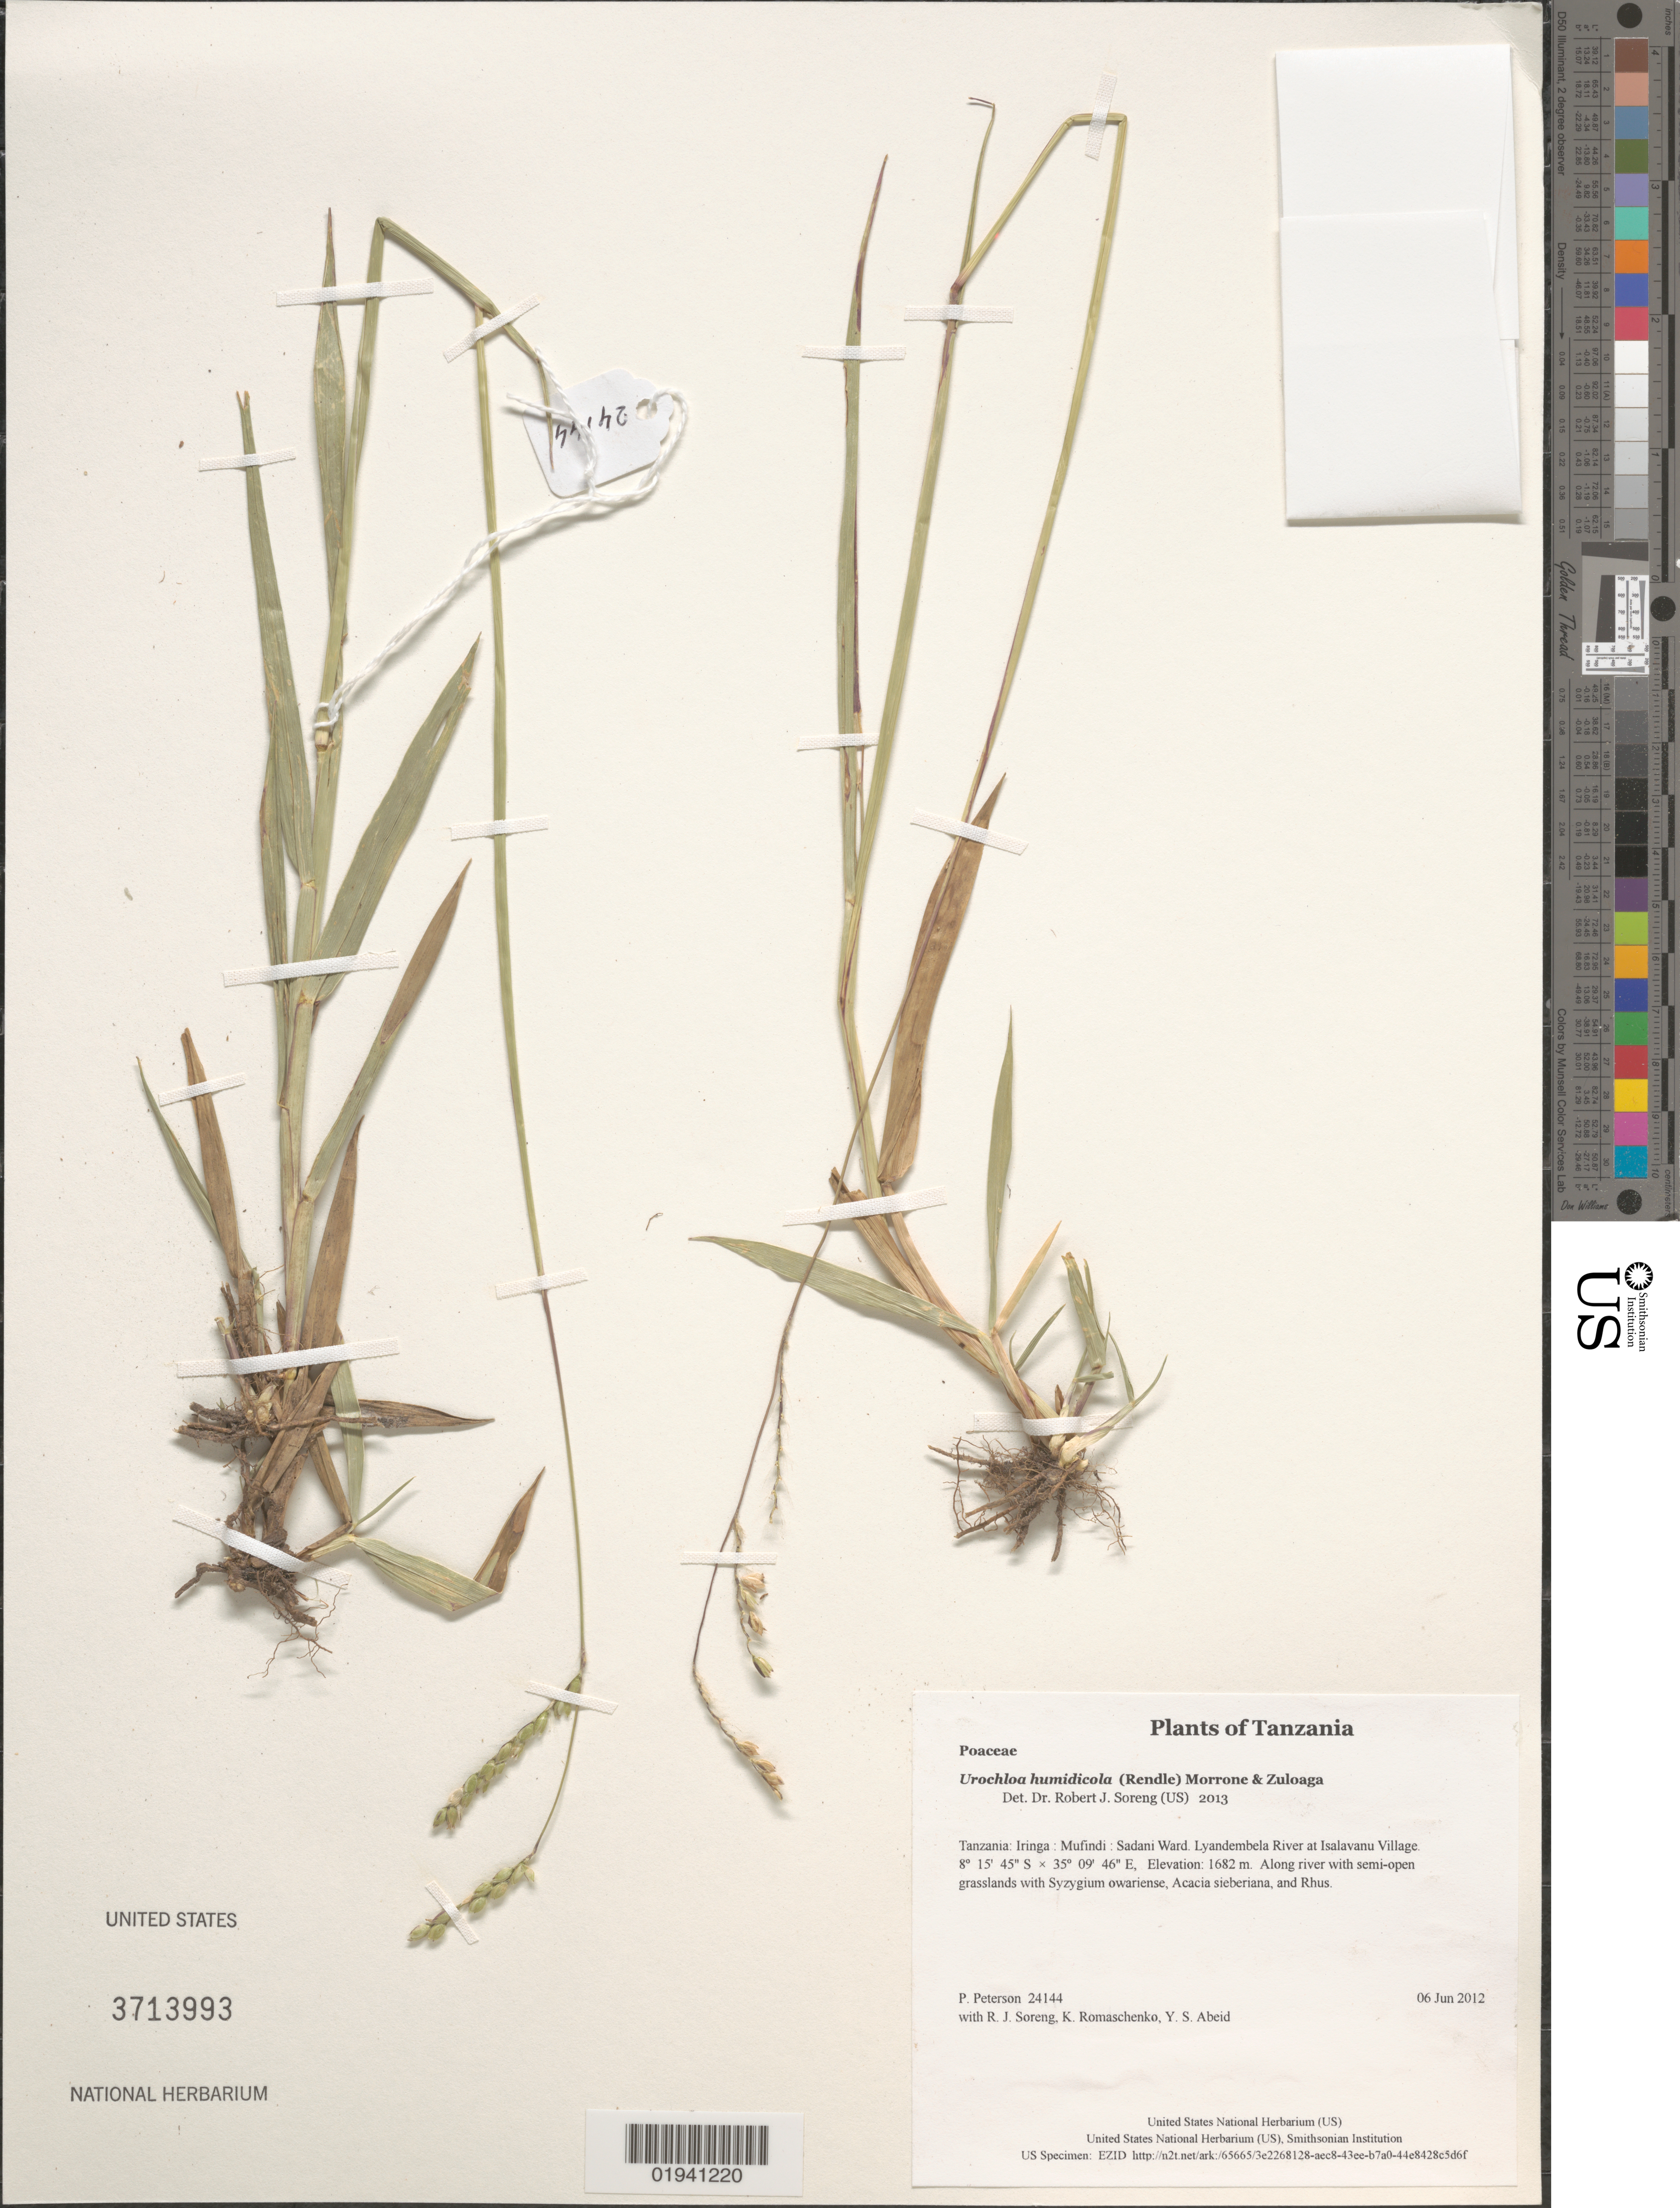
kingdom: Plantae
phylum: Tracheophyta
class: Liliopsida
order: Poales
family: Poaceae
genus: Urochloa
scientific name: Urochloa humidicola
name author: (Rendle) Morrone & Zuloaga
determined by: Soreng, Robert J., Research Associate (BOT), Smithsonian Institution - National Museum of Natural History (UNITED STATES)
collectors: P. M. Peterson, R. J. Soreng, K. Romaschenko & Y. Abeid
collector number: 24144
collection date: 2012-06-06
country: Tanzania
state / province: Iringa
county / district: Mufindi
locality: Sadani Ward. Lyandembela River at Isalavanu Village.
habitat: Along river with semi-open grasslands with Syzygium owariense, Acacia sieberiana, and Rhus.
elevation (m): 1682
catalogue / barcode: US 3713993